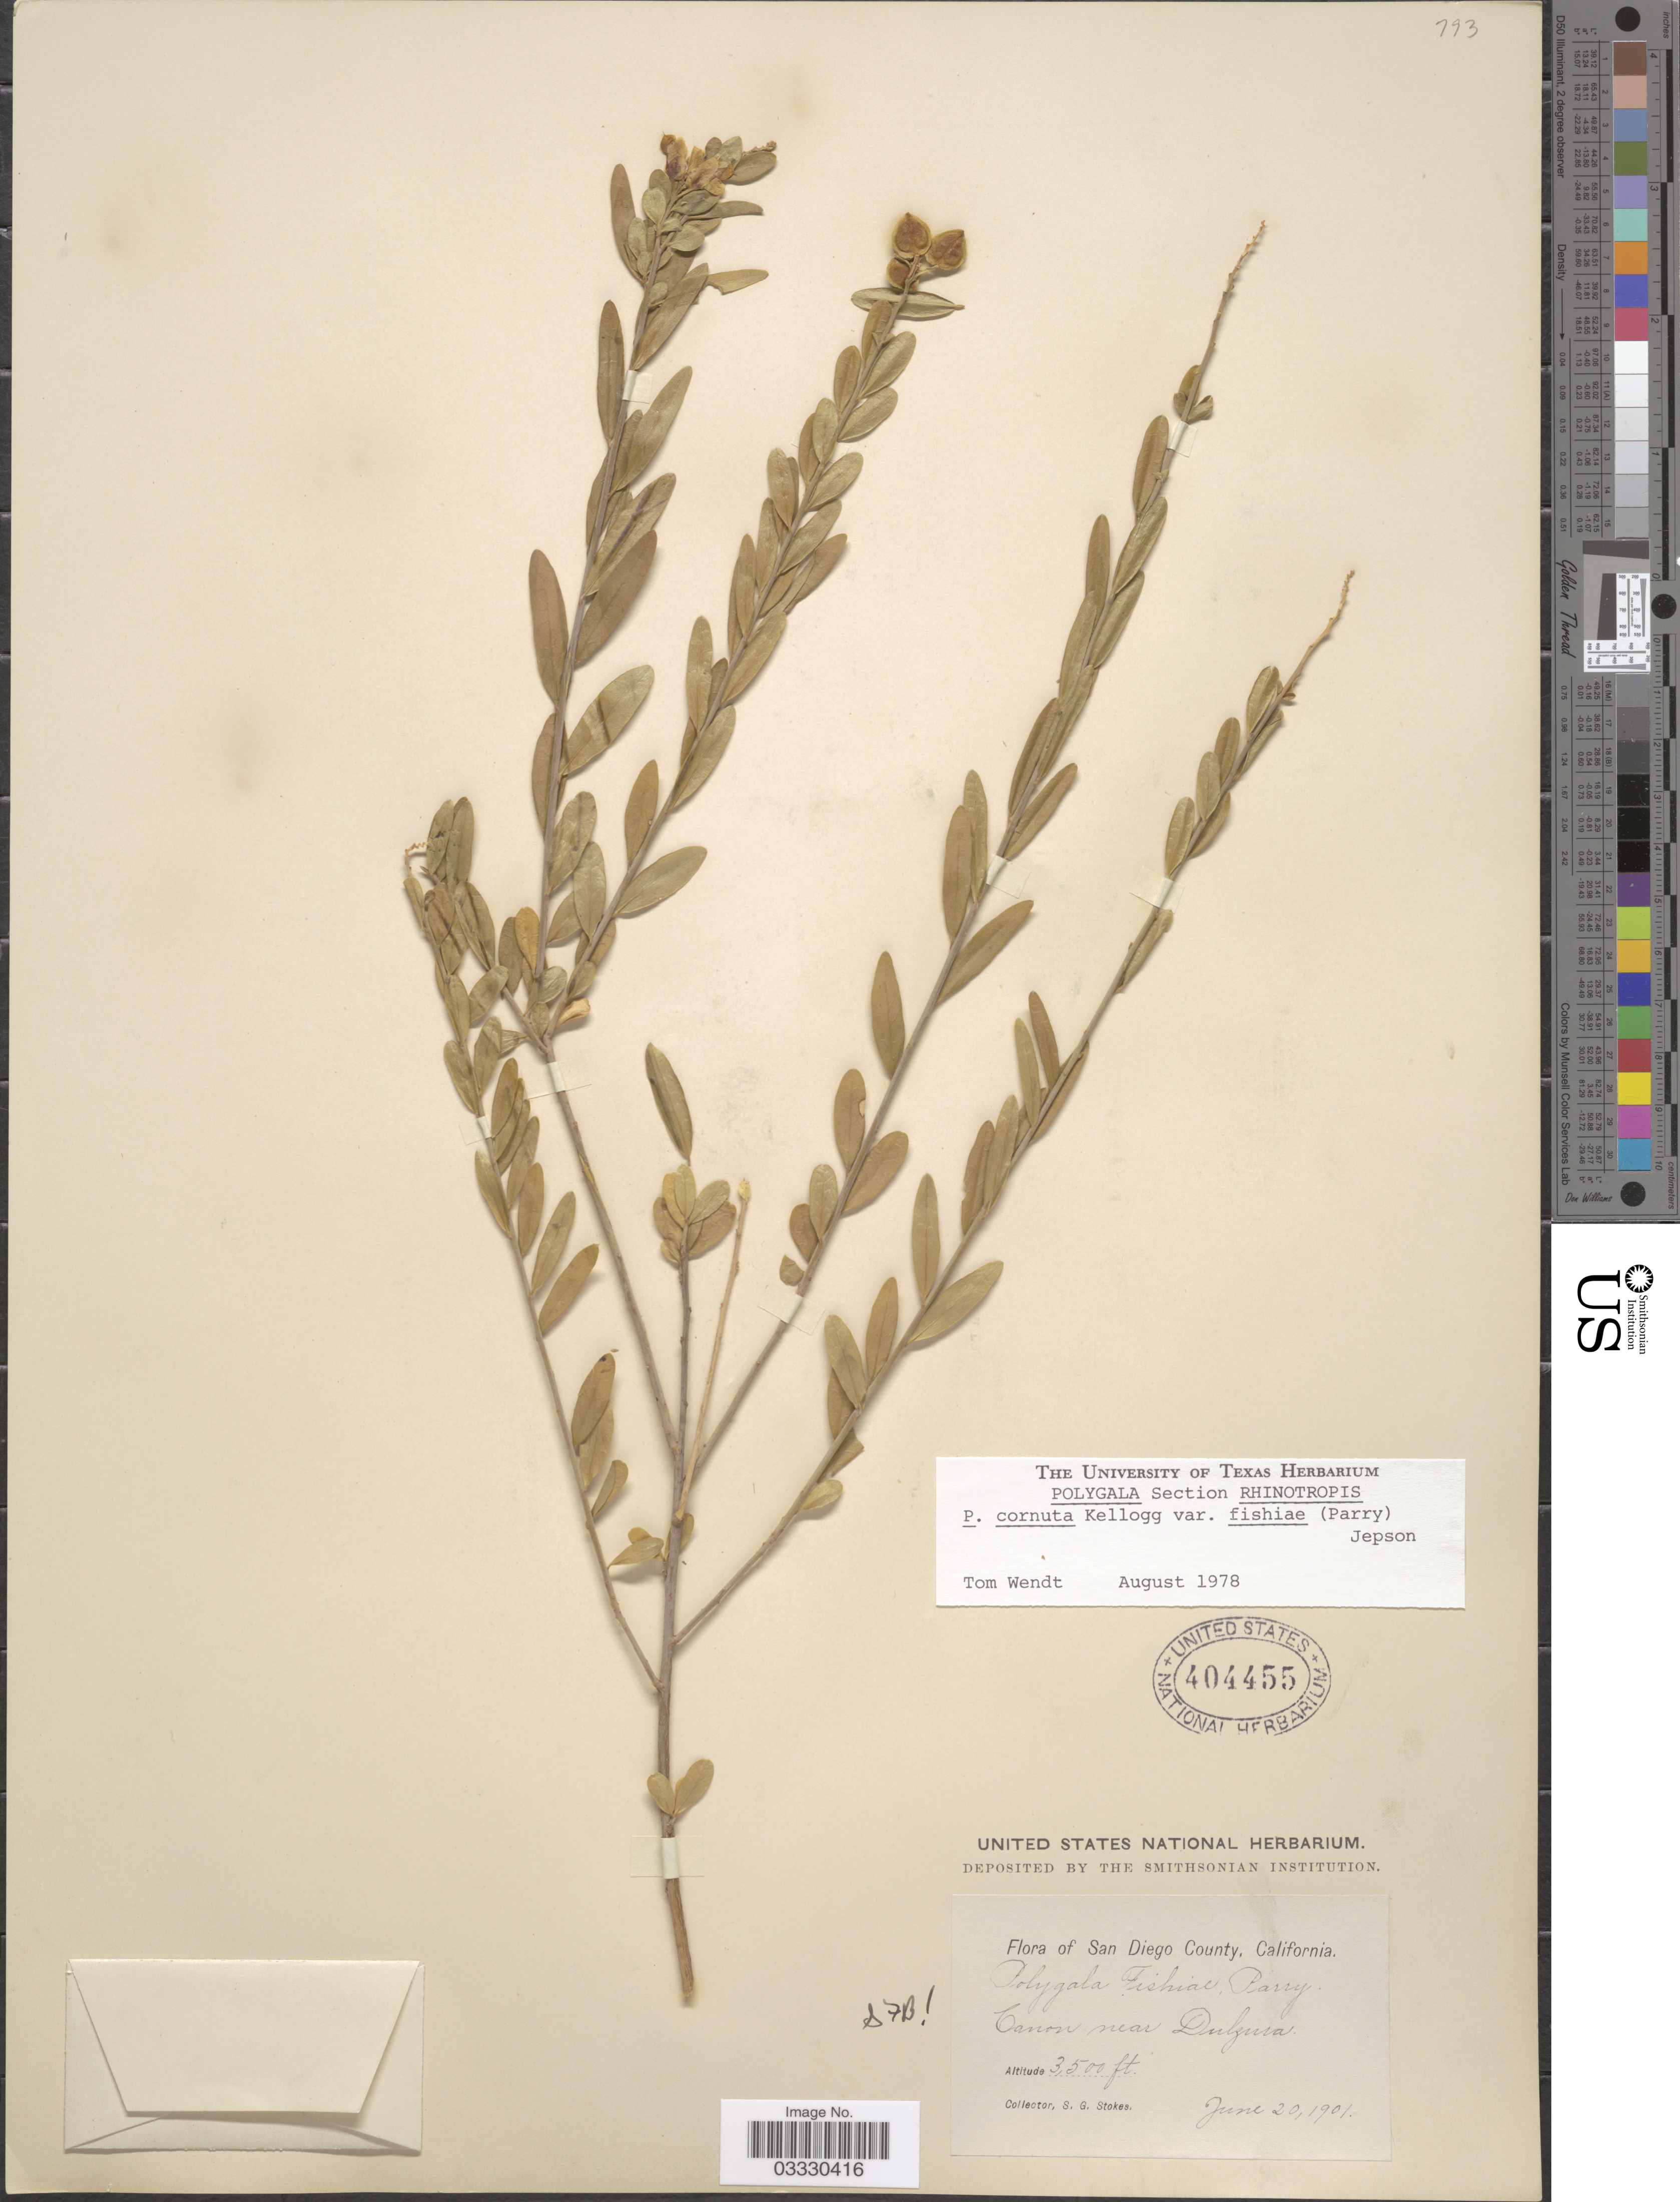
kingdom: Plantae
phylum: Tracheophyta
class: Magnoliopsida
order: Fabales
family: Polygalaceae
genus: Rhinotropis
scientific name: Rhinotropis cornuta var. fishiae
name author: (Parry) J.R. Abbott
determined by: Strong, Mark T., (BOT), Smithsonian Institution - National Museum of Natural History (UNITED STATES)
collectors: S. G. Stokes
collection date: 1901-06-20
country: United States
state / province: California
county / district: San Diego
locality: San Diego County. Canon near Dulzura.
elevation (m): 1067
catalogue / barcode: US 404455